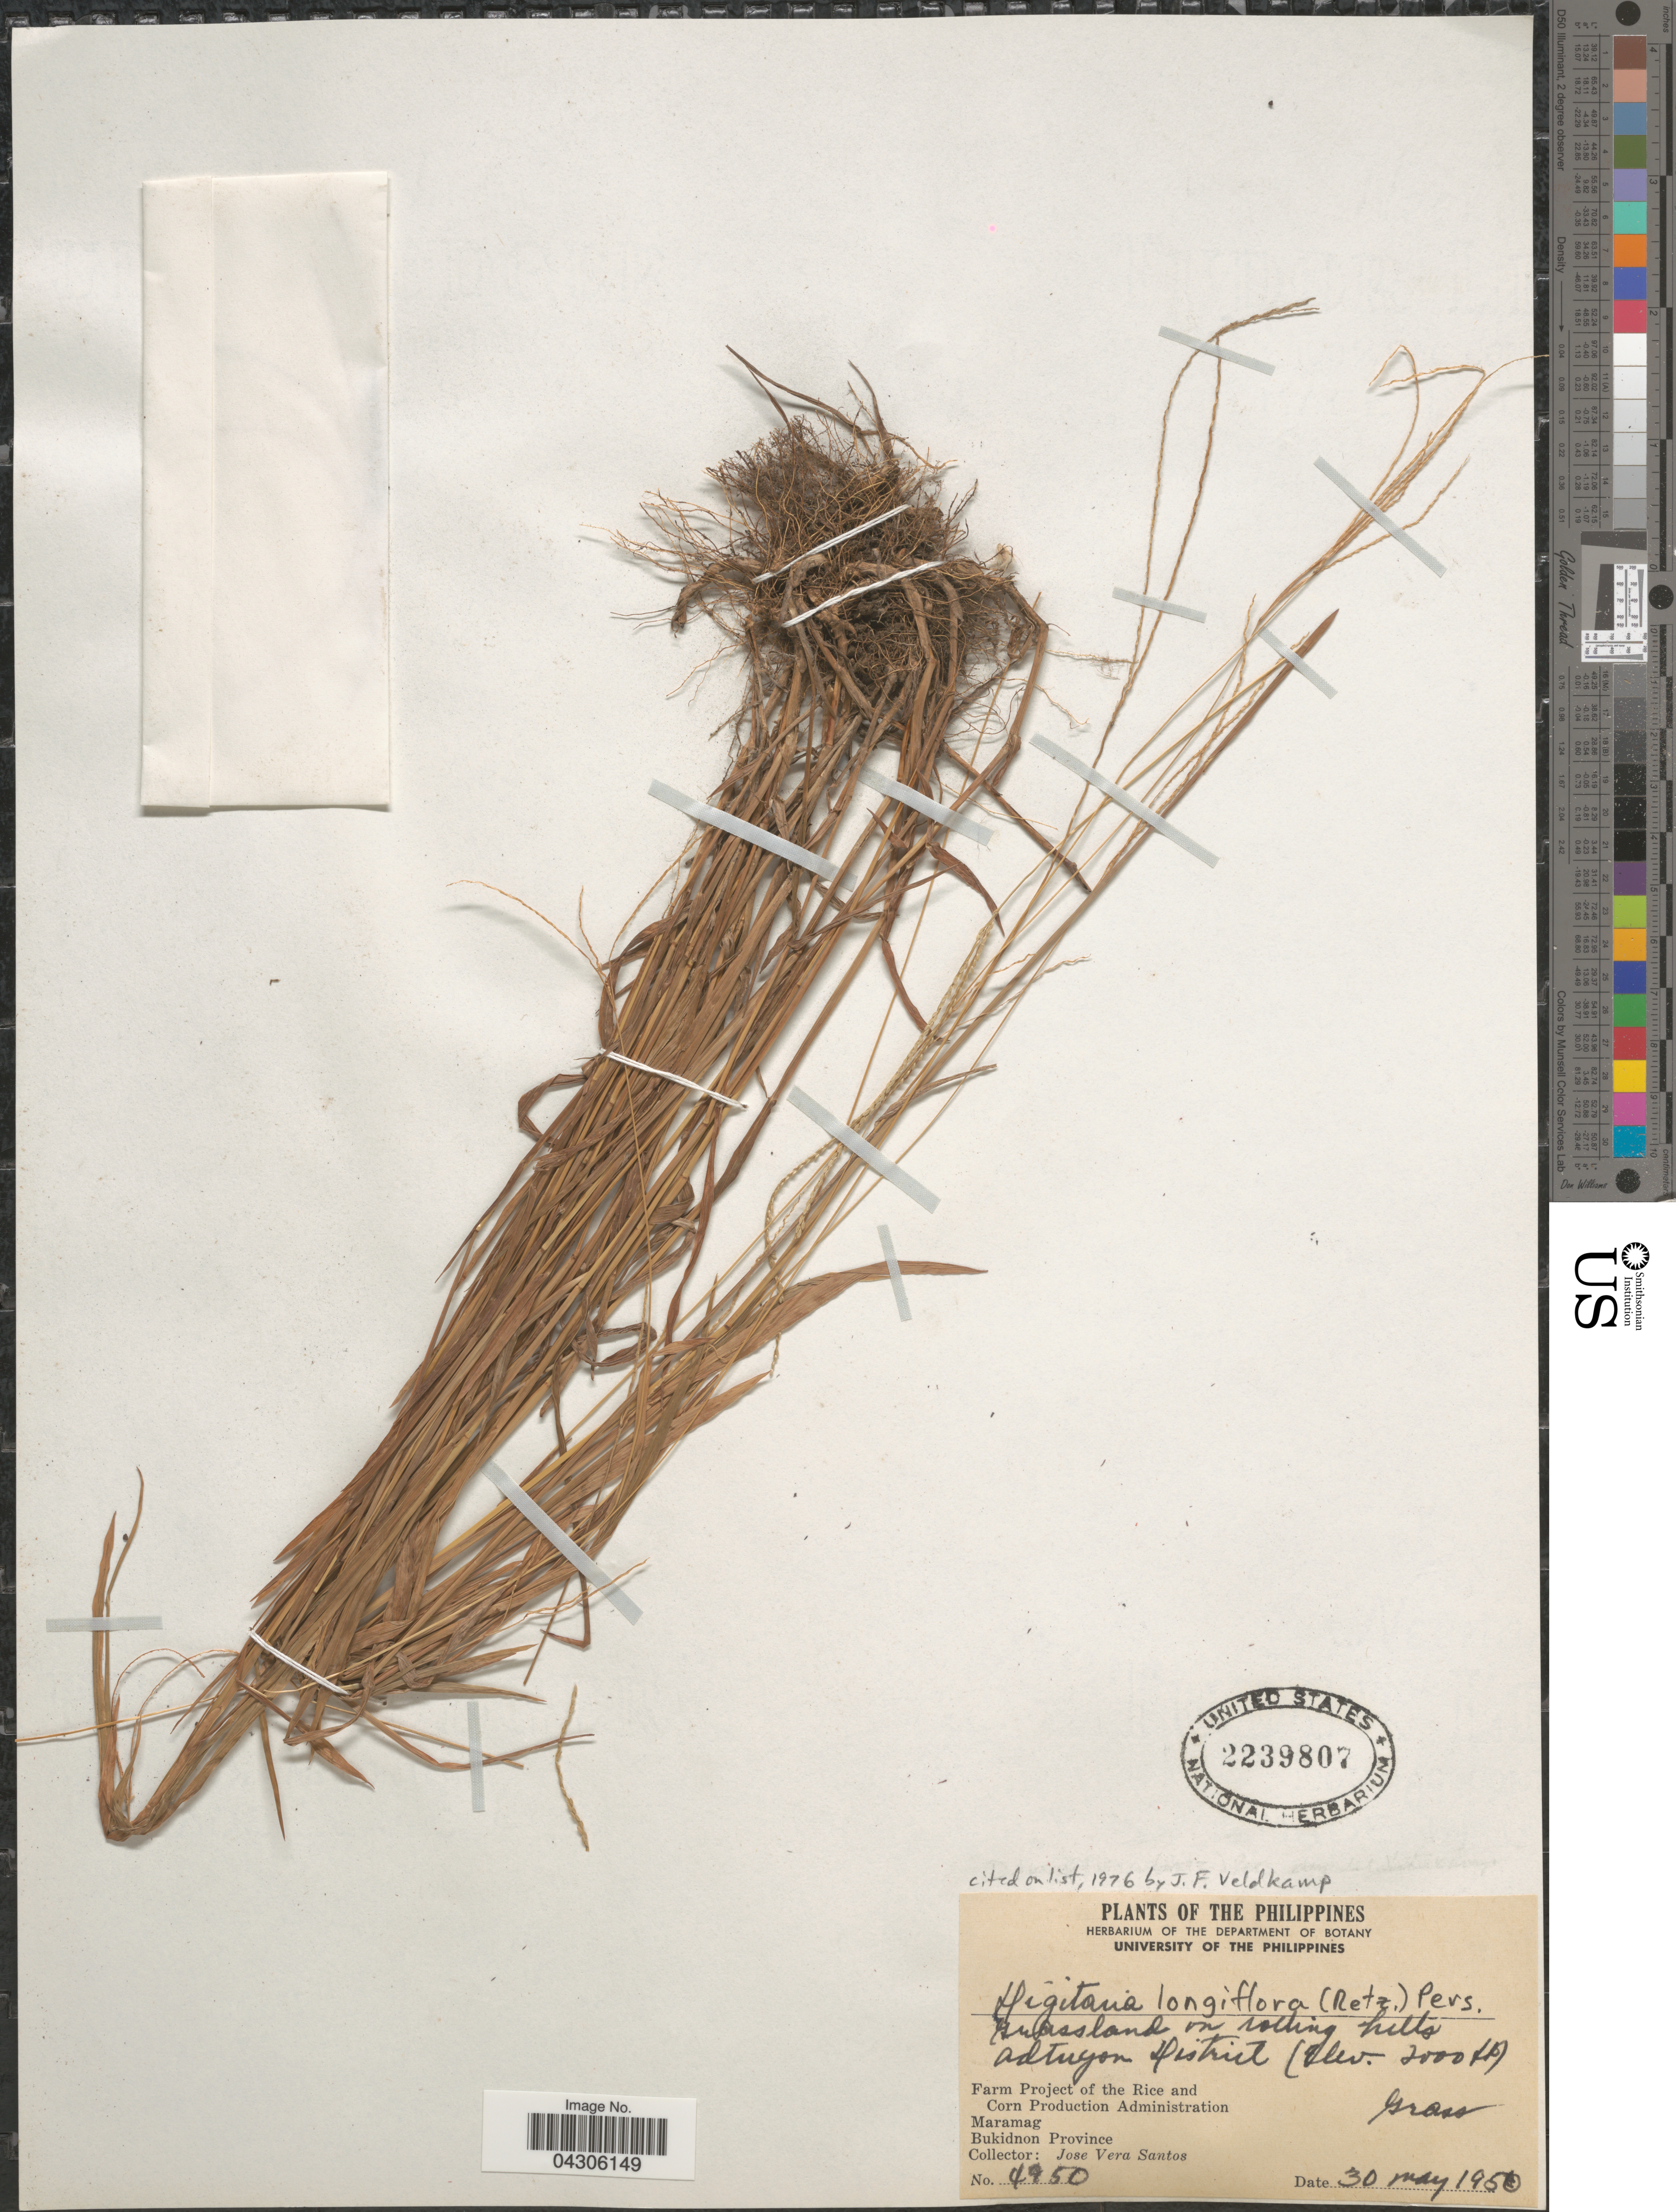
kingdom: Plantae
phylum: Tracheophyta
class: Liliopsida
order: Poales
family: Poaceae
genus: Digitaria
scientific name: Digitaria longiflora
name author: (Retz.) Pers.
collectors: J. Santos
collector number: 4950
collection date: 1950-05-30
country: Philippines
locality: Grassland on rolling hills. Adtuyon District. Farm Project of the Rice and Corn Production Administration. Maramag. Bukidnon Province.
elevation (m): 610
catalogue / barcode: US 2239807